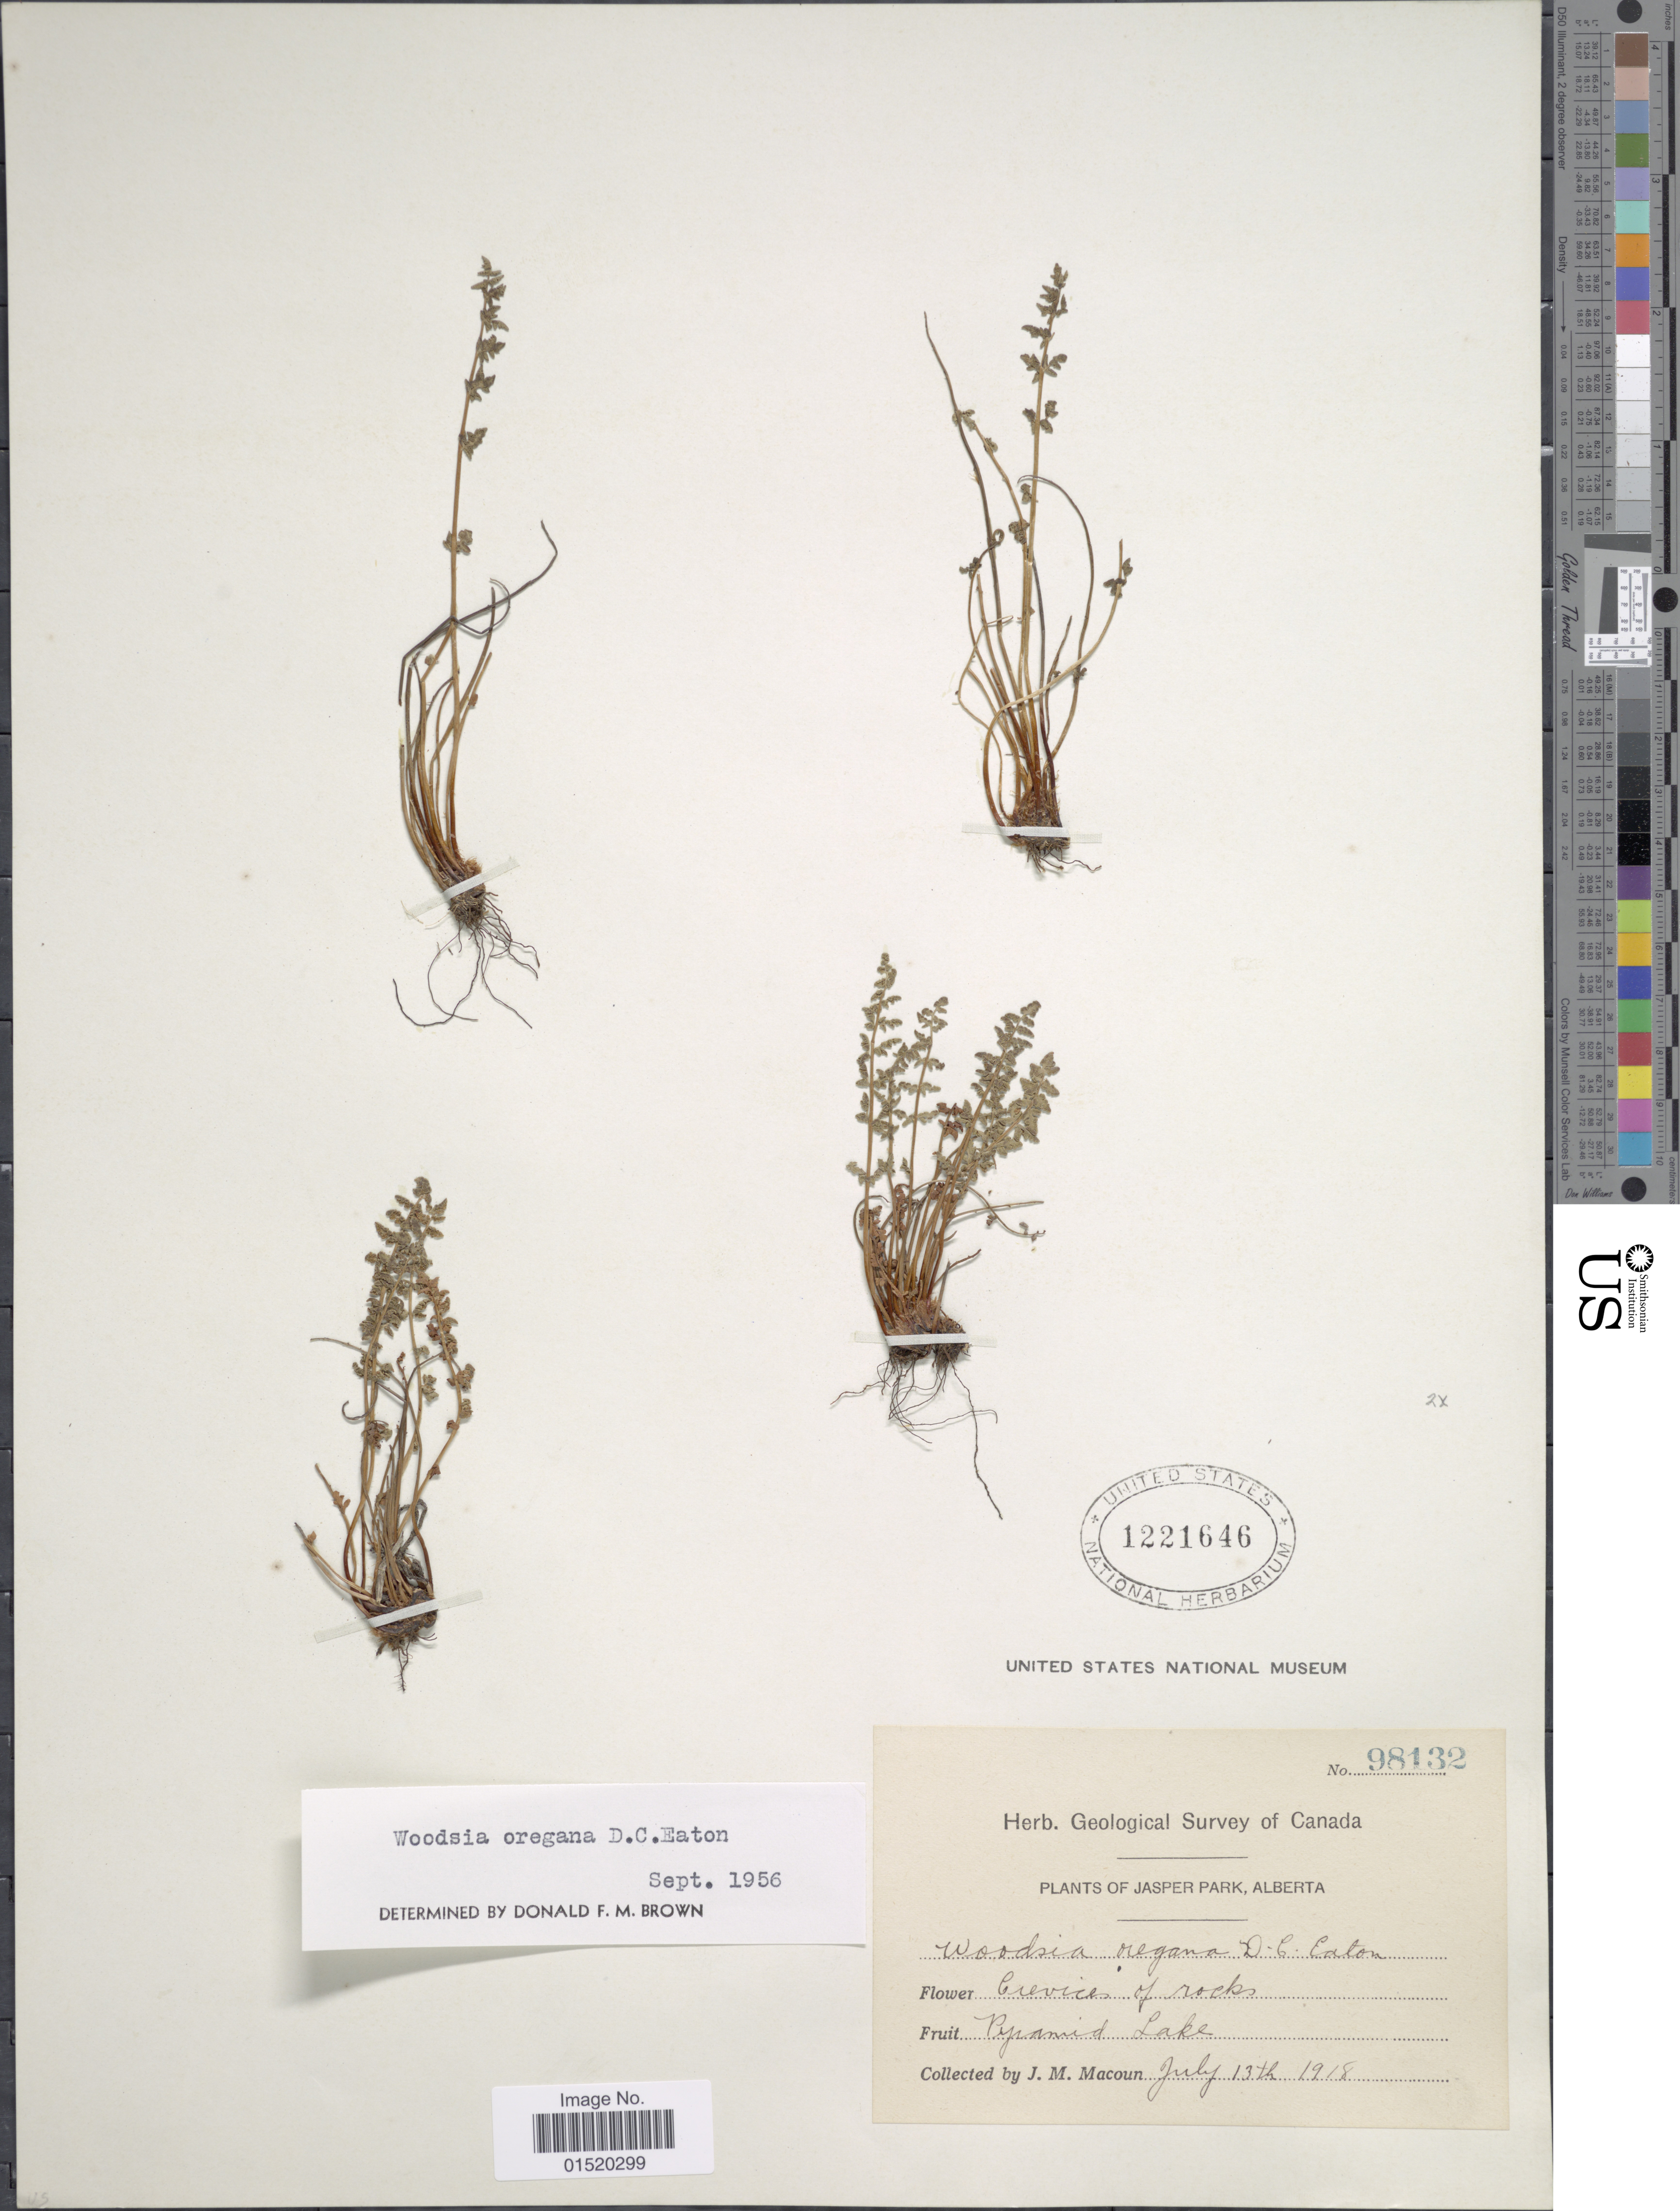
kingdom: Plantae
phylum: Tracheophyta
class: Polypodiopsida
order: Polypodiales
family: Woodsiaceae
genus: Woodsia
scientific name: Woodsia oregana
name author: D.C. Eaton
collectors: J. M. Macoun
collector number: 98132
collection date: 1918-07-13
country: Canada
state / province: Alberta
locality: Jasper Park, Pyramid Lake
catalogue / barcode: US 1221646